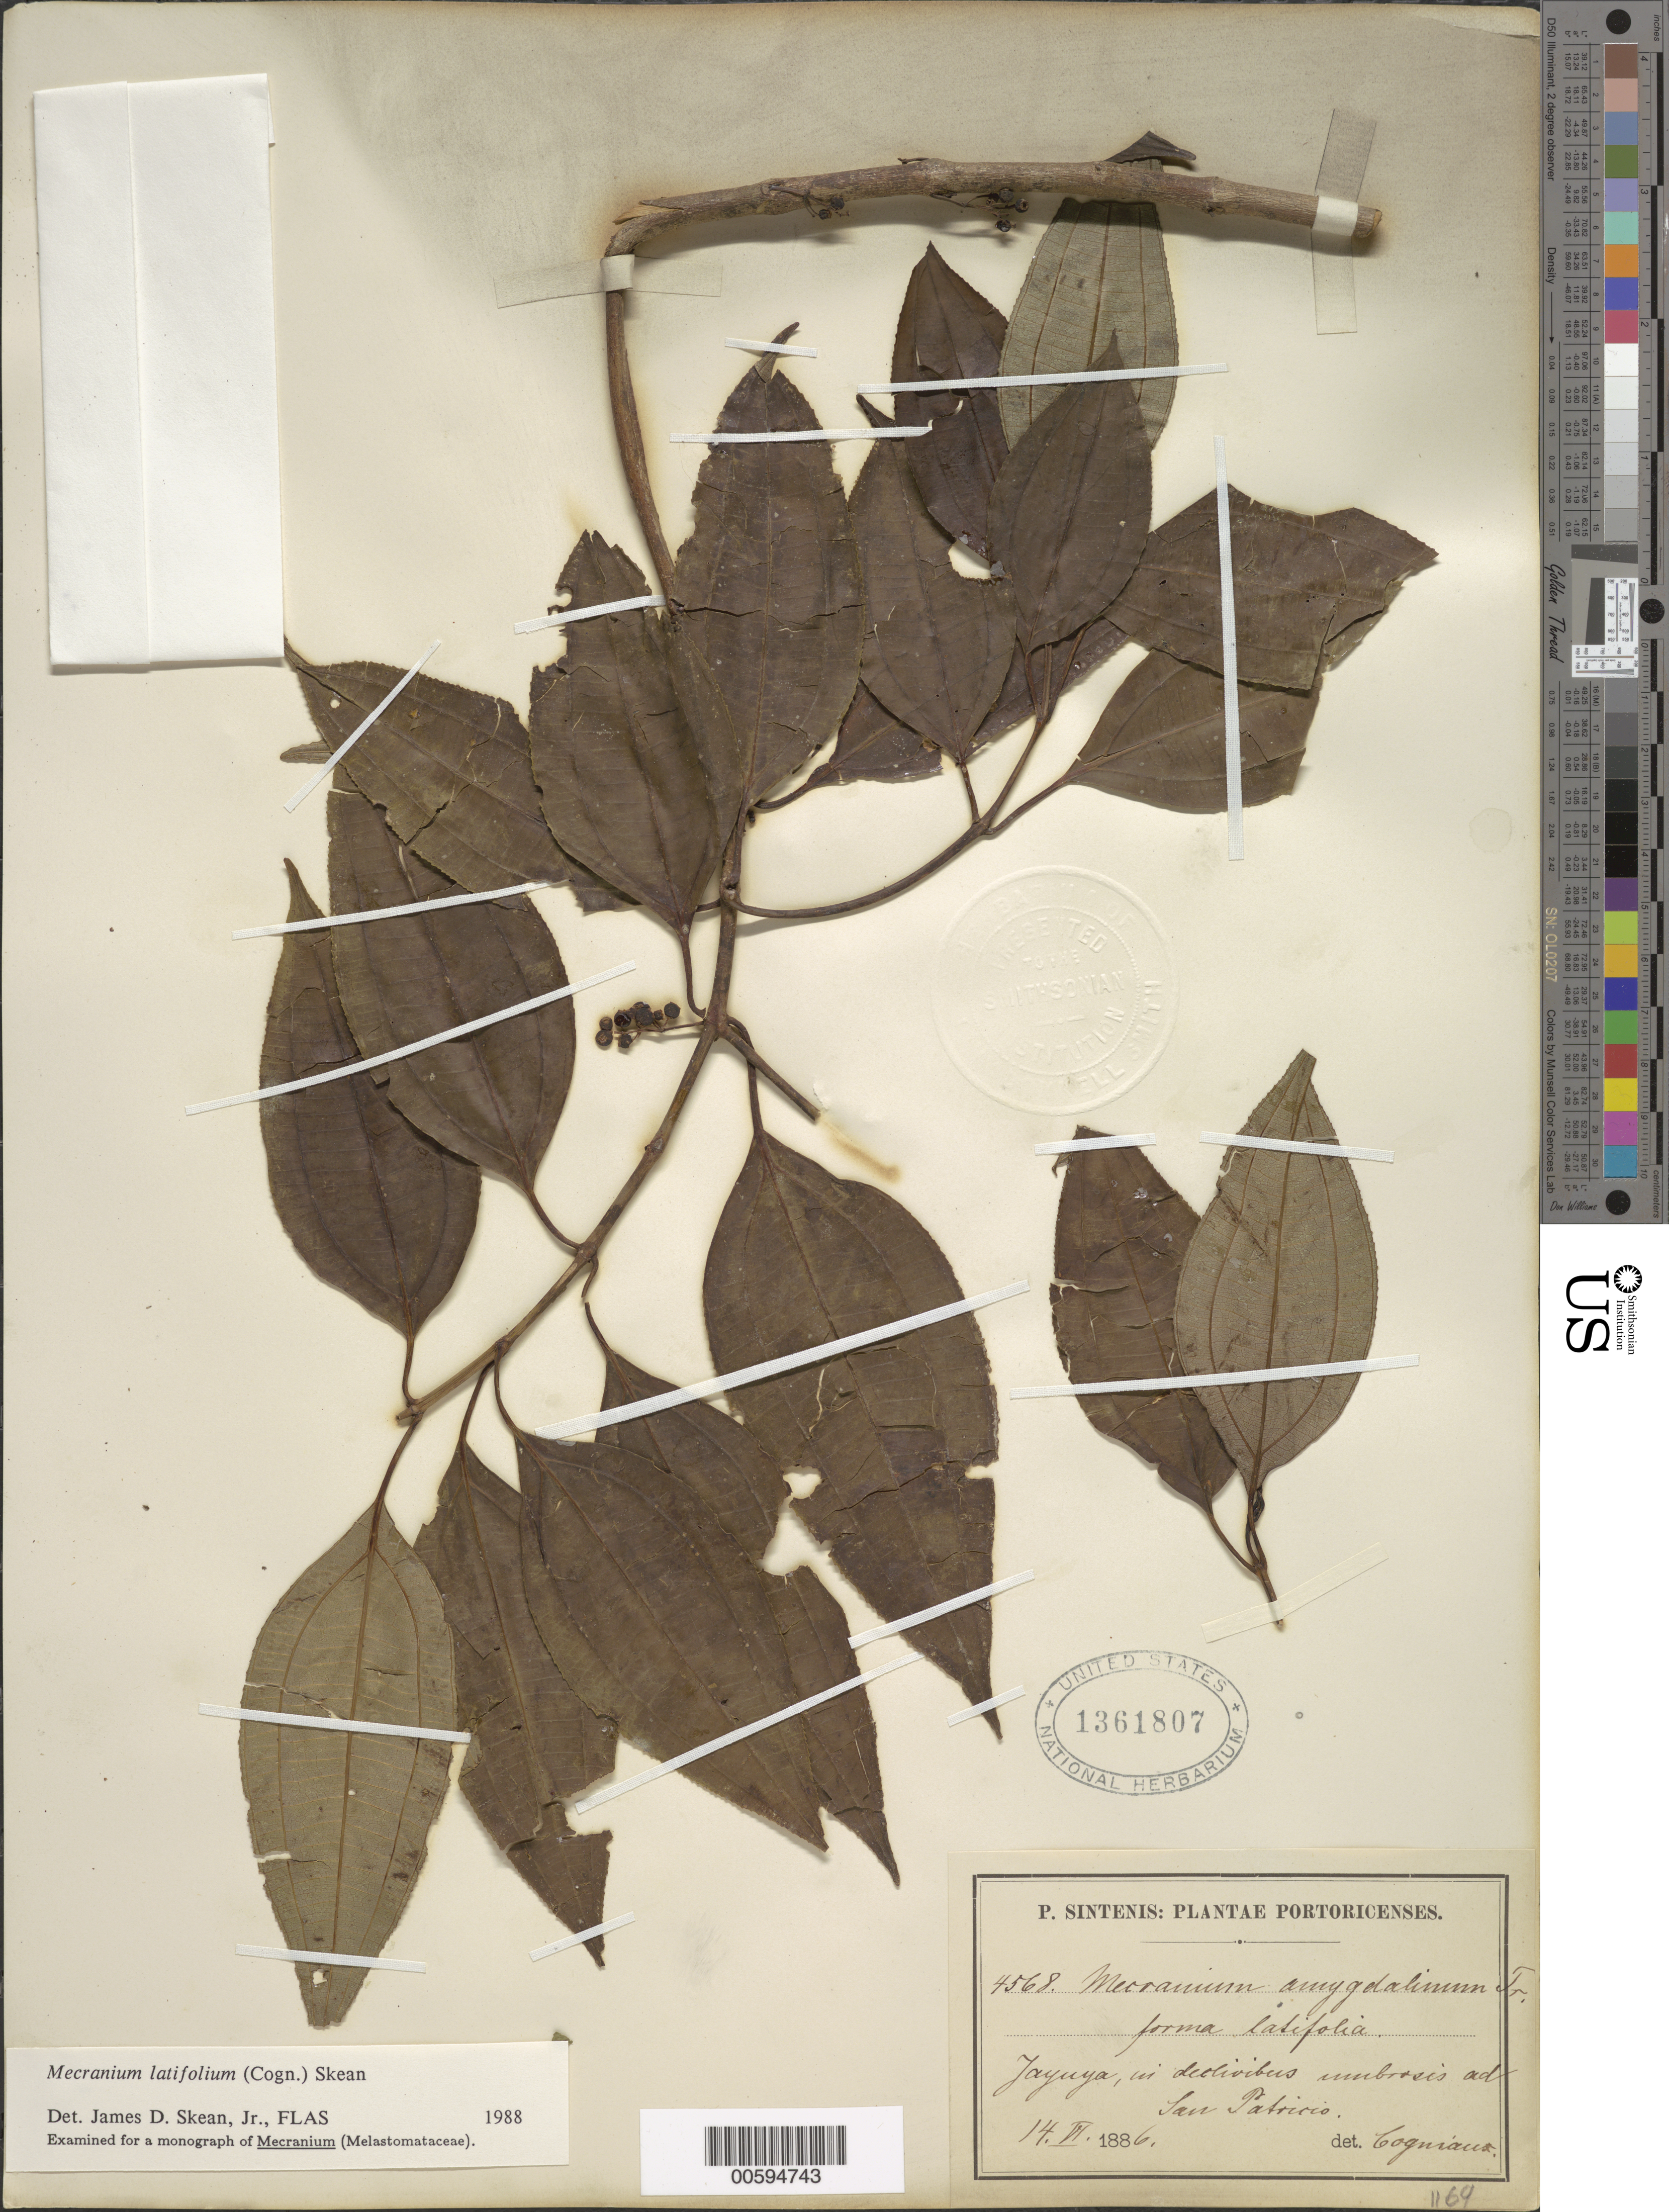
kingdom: Plantae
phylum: Tracheophyta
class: Magnoliopsida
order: Myrtales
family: Melastomataceae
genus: Mecranium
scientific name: Mecranium latifolium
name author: (Cogn.) Skean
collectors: P. Sintenis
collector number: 4568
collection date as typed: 14 Jun 1886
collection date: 1886-06-14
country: Puerto Rico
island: Greater Antilles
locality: Jayuya, in declivibus umbrosis ad San Patricio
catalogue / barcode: US 1361807